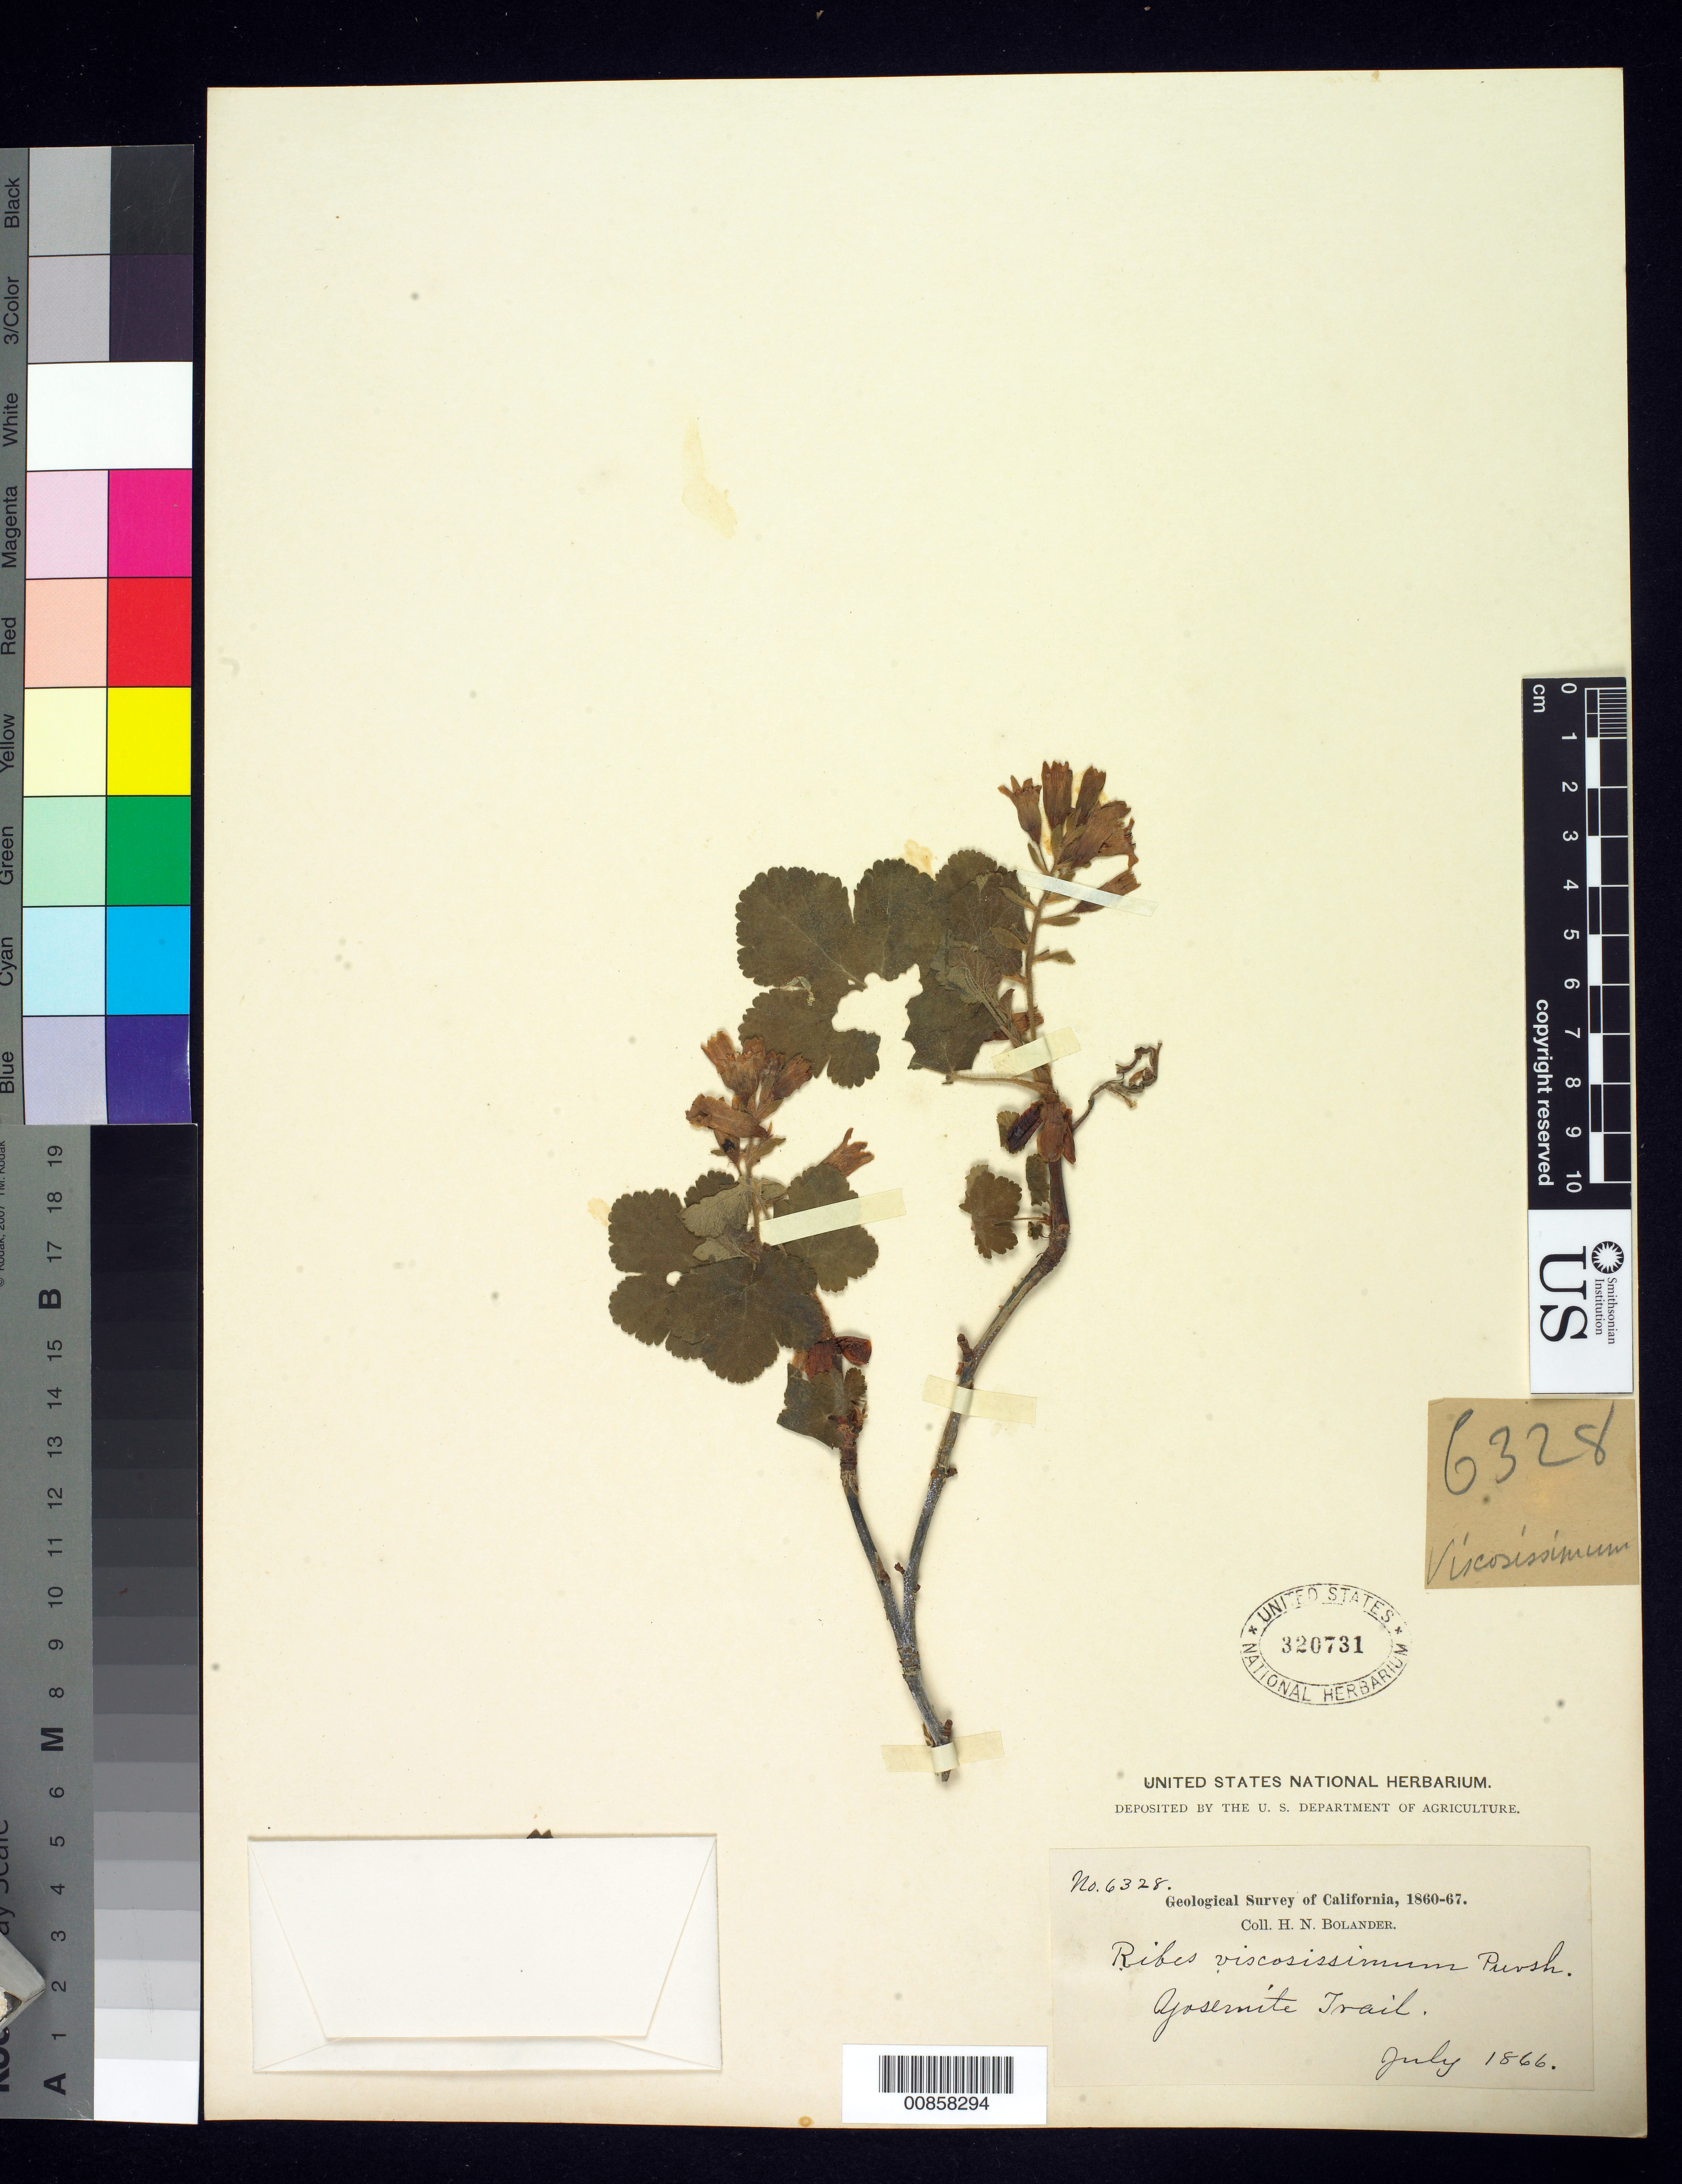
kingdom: Plantae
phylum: Tracheophyta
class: Magnoliopsida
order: Saxifragales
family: Grossulariaceae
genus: Ribes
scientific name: Ribes viscosissimum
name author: Pursh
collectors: H. Bolander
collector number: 6328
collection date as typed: Jul 1866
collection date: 1866-07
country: United States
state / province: California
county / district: Mariposa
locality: Yosemite Trail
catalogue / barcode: US 320731